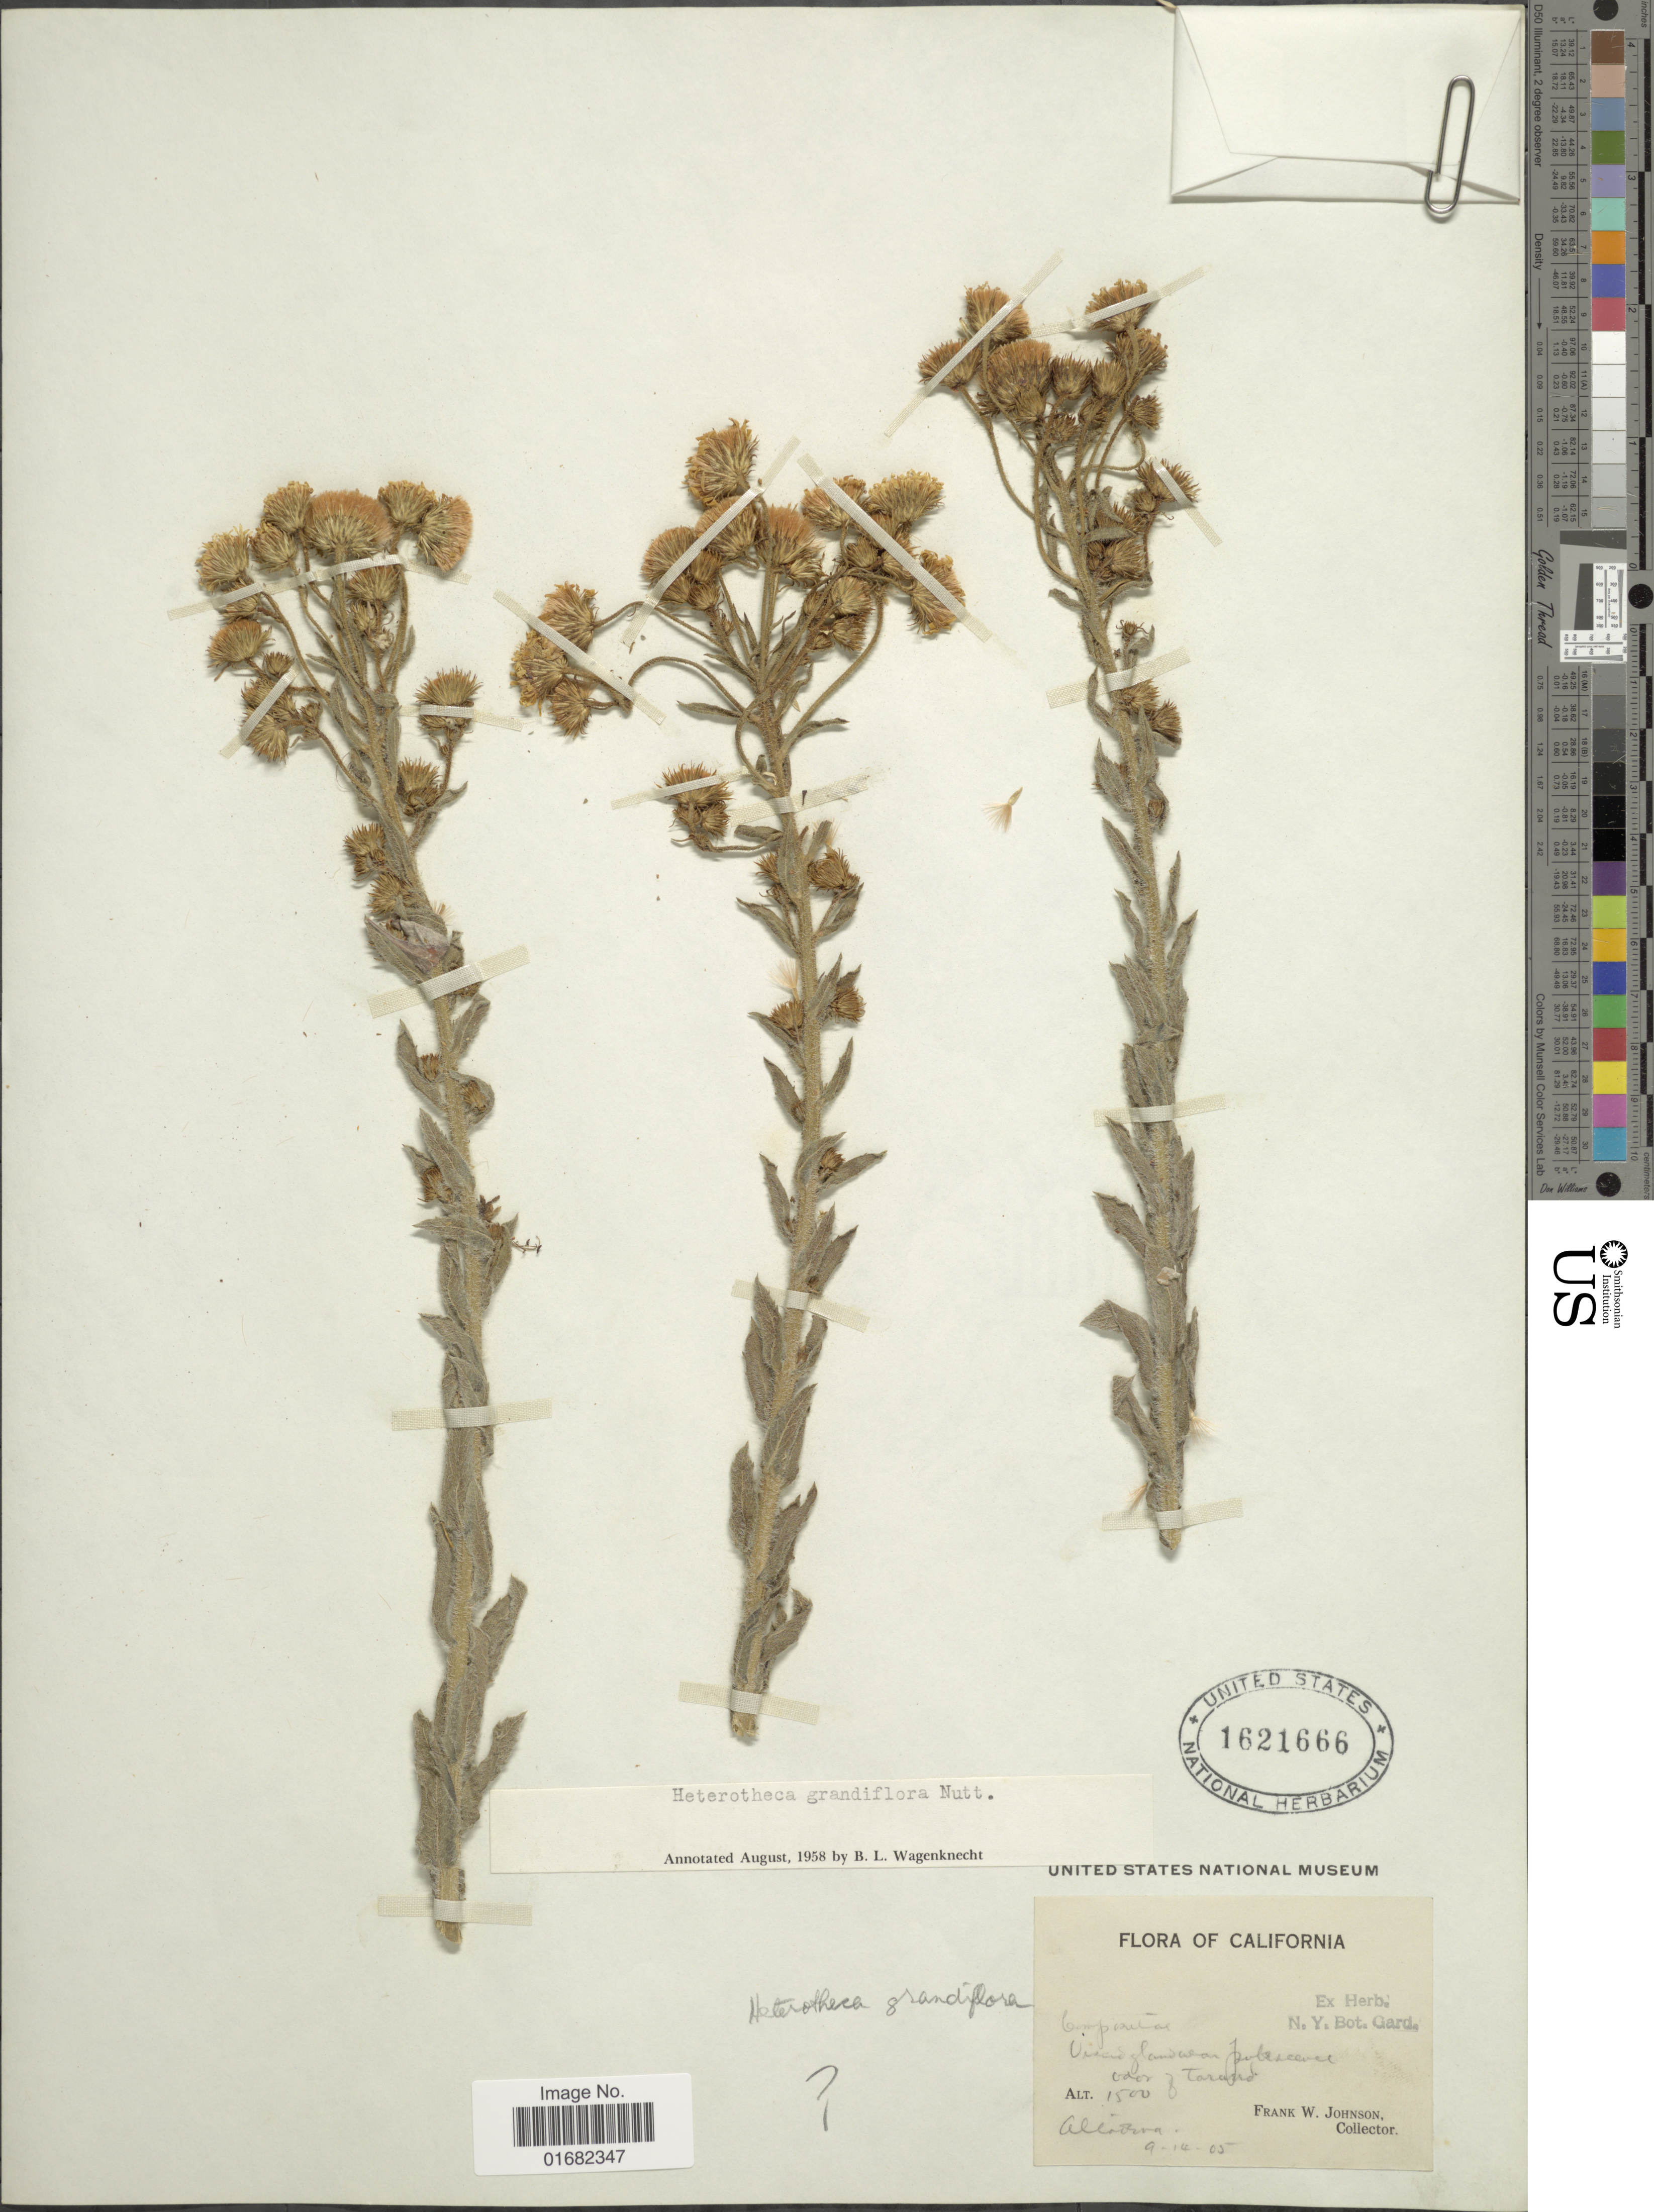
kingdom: Plantae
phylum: Tracheophyta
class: Magnoliopsida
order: Asterales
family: Asteraceae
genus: Heterotheca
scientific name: Heterotheca grandiflora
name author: Nutt.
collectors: F. W. Johnson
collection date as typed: Transcribed d/m/y: 14/9/5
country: United States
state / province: California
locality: Tarand. Altadena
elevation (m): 457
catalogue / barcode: US 1621666